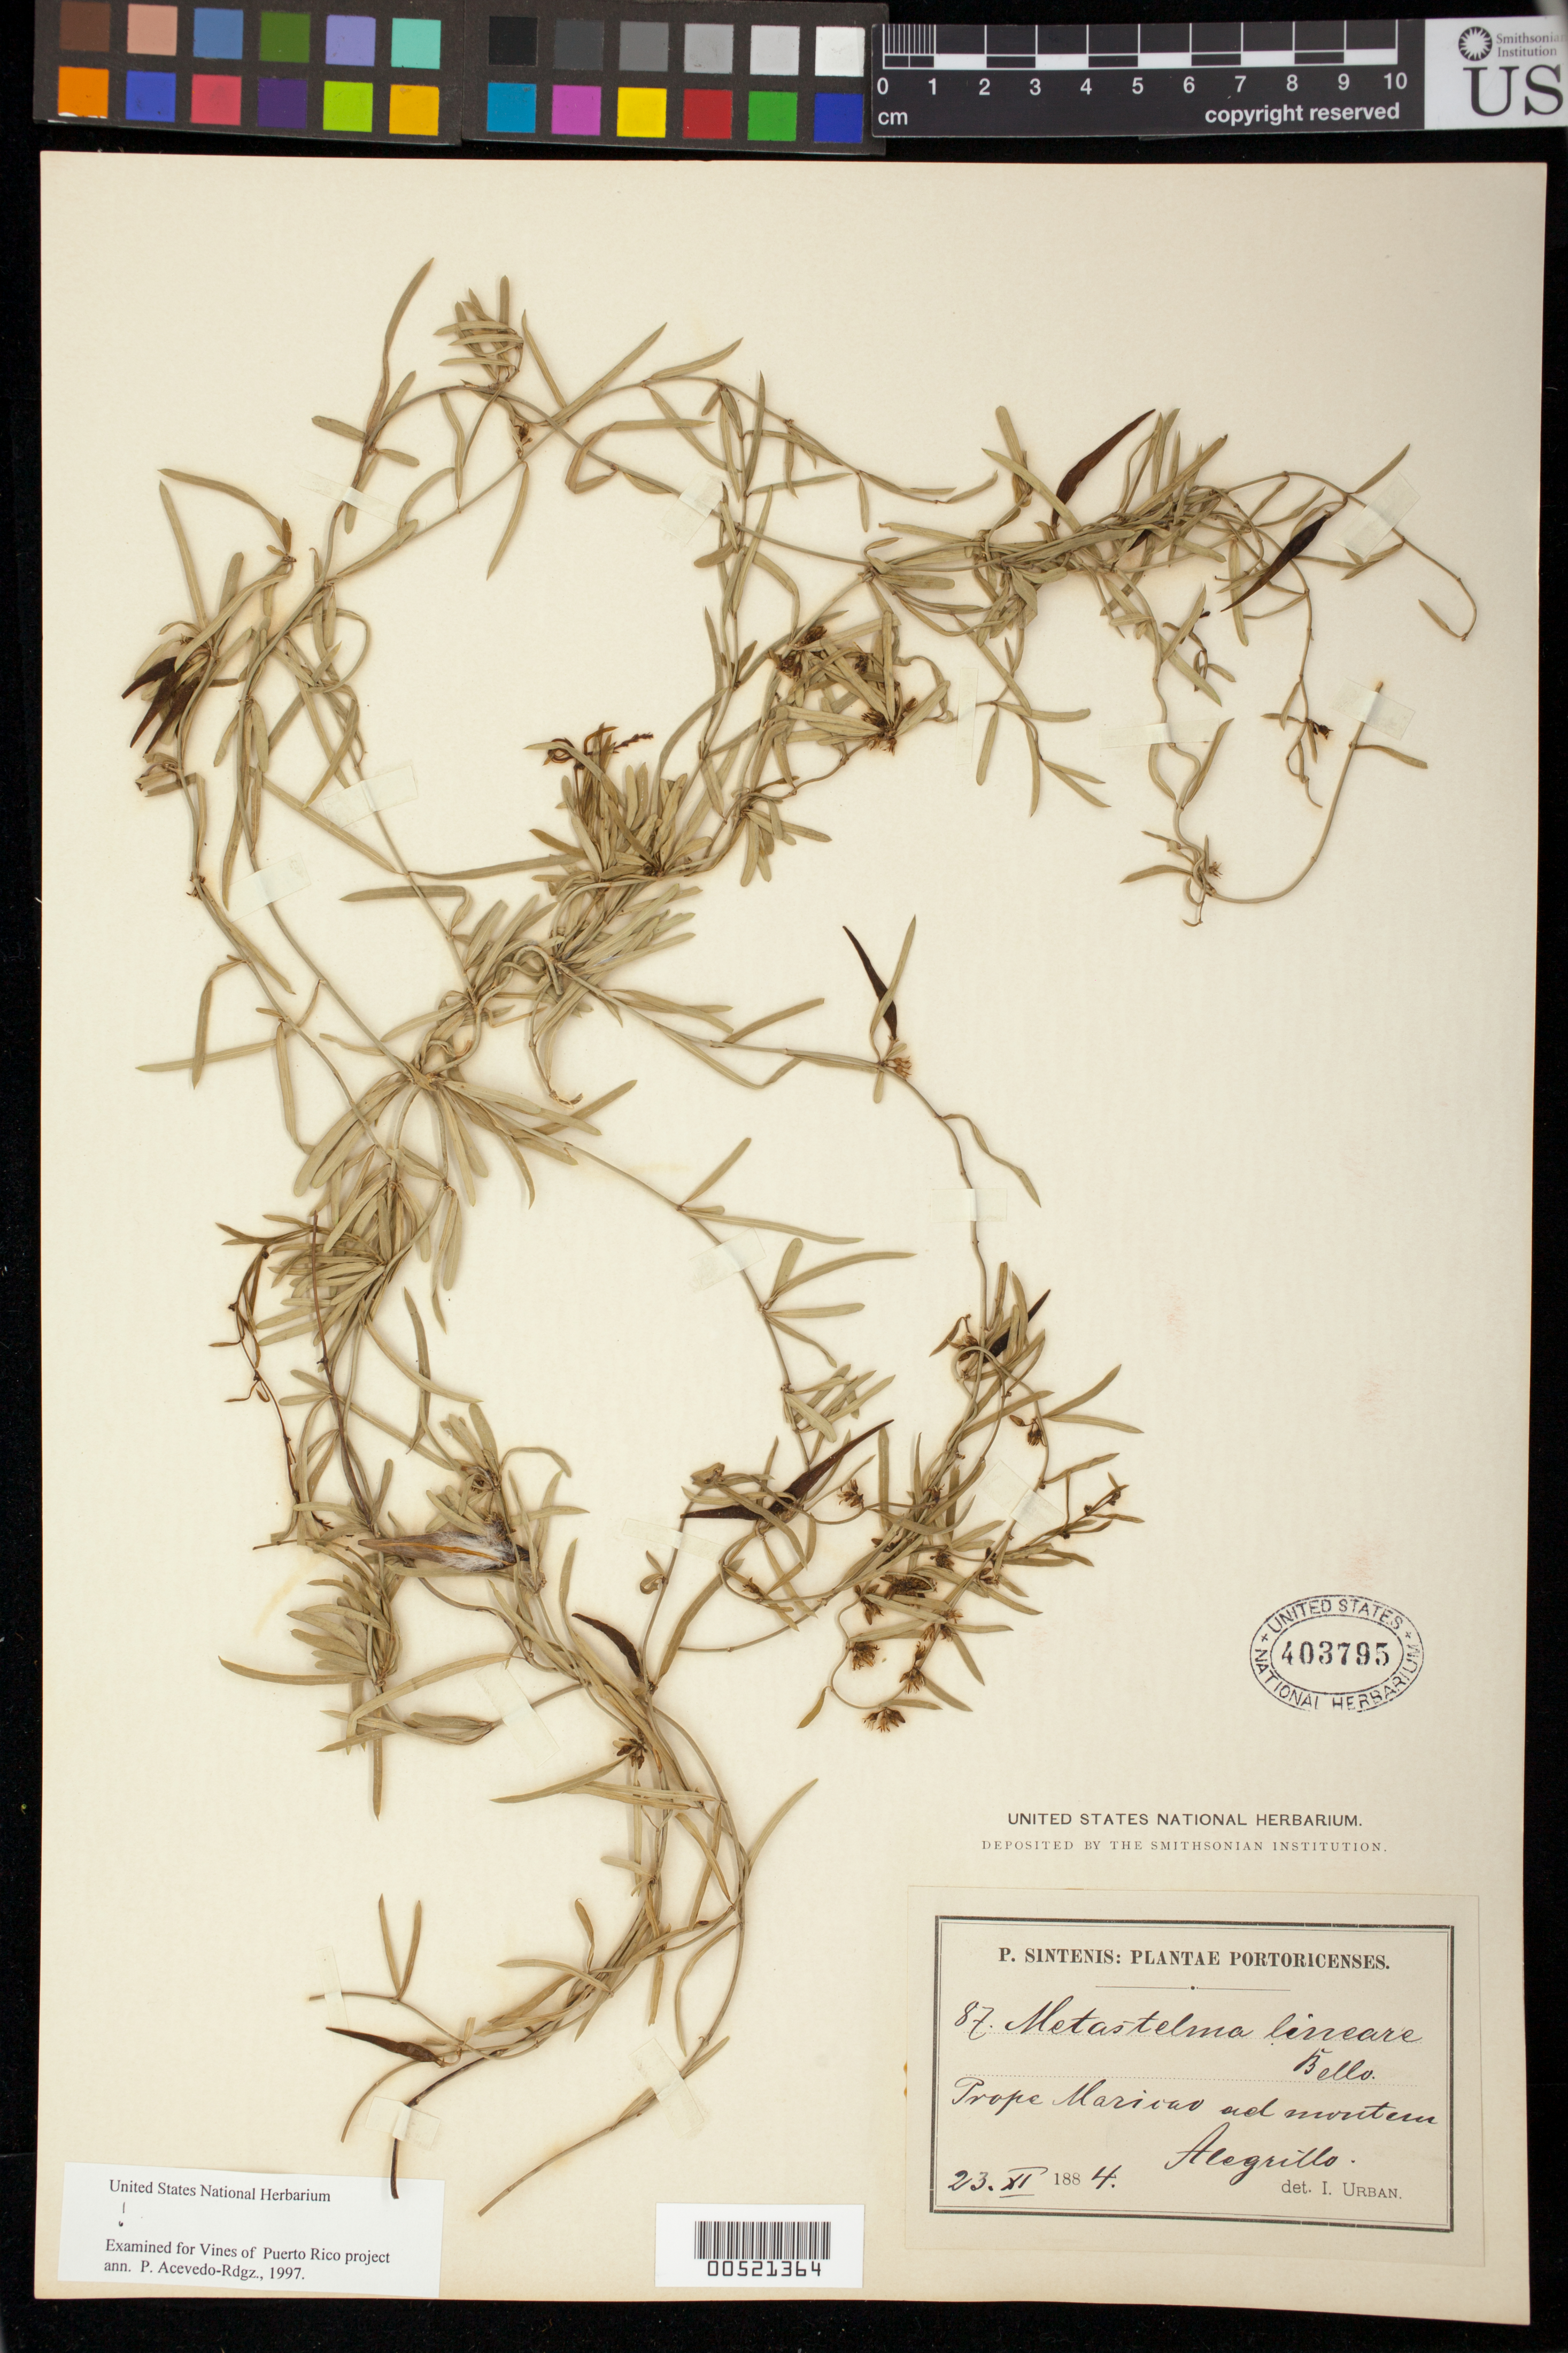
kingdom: Plantae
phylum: Tracheophyta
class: Magnoliopsida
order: Gentianales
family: Apocynaceae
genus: Metastelma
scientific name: Metastelma lineare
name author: Bello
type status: Isoneotype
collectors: P. Sintenis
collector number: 87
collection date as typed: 23. XI 1884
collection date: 1884-11-23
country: Puerto Rico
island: Greater Antilles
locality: Prope Maricao ad montum Alegrillo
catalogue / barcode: US 403795